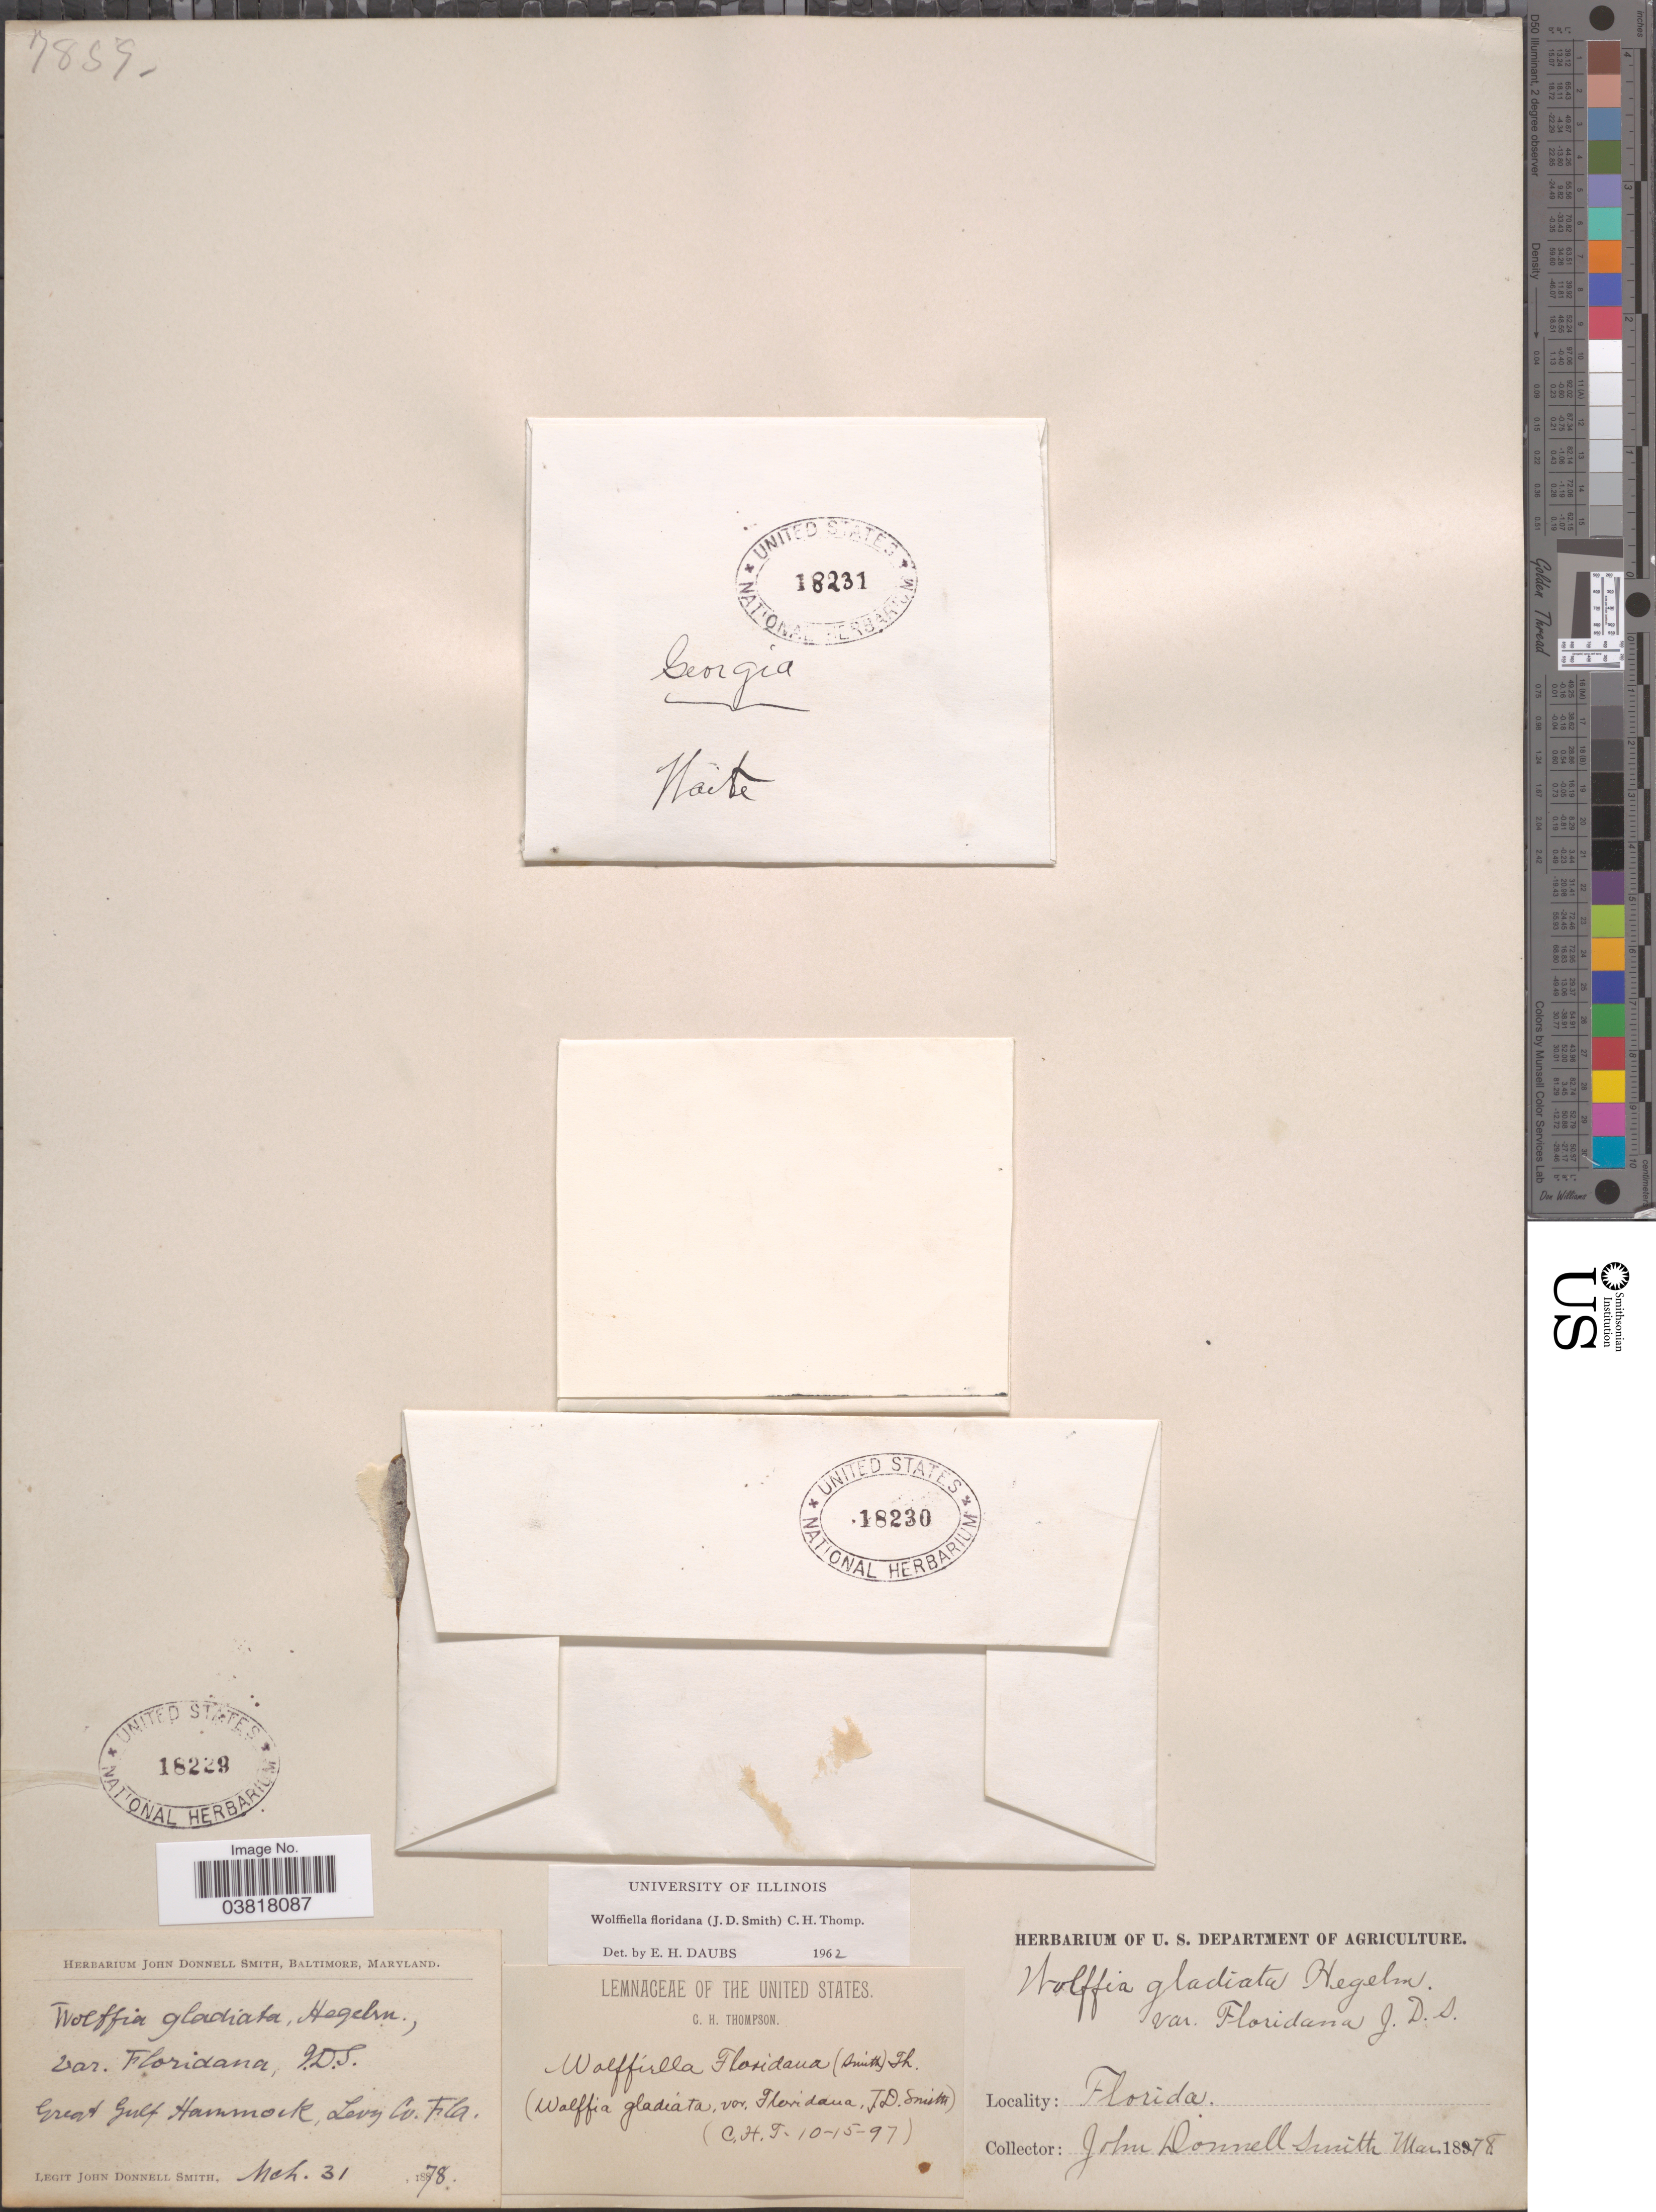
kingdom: Plantae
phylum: Tracheophyta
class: Liliopsida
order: Alismatales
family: Araceae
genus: Wolffiella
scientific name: Wolffiella floridana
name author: (Donn. Sm.) C.H. Thomps.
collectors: J. Donnell Smith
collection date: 1878-03-31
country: United States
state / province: Florida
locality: Great Gulf Hammock, Levy Co.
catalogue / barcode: US 18229